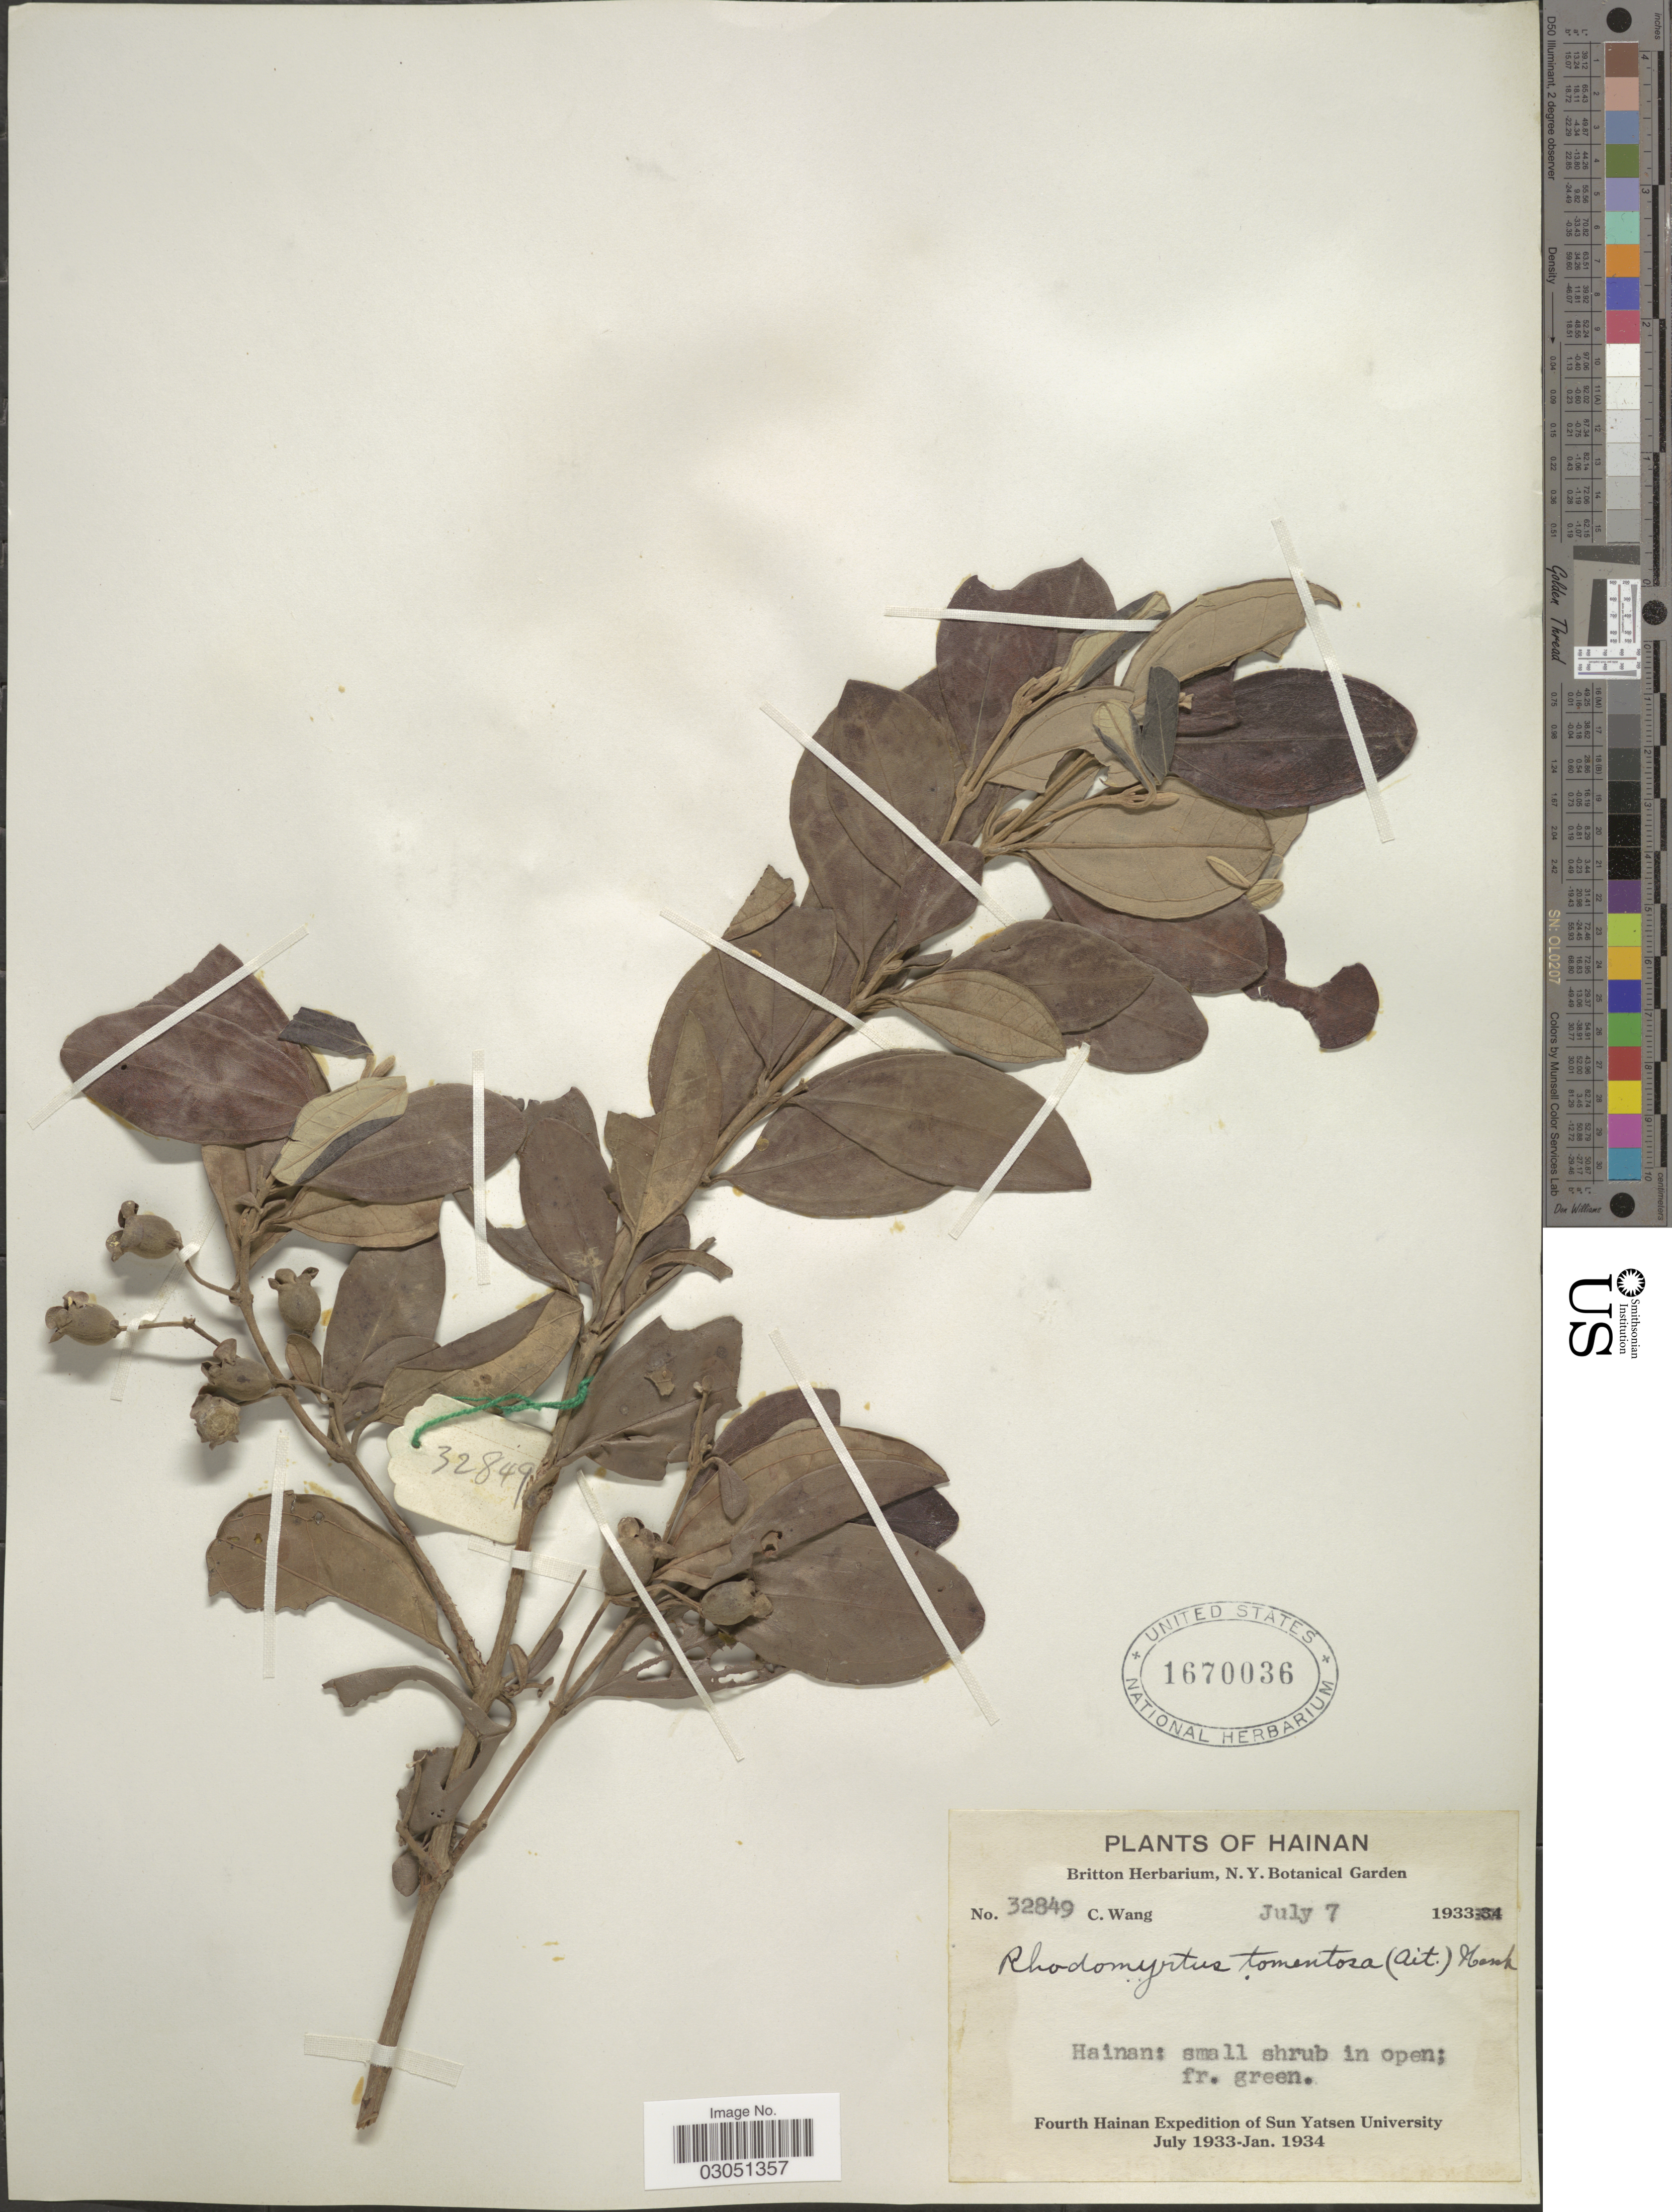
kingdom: Plantae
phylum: Tracheophyta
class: Magnoliopsida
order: Myrtales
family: Myrtaceae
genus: Rhodomyrtus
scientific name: Rhodomyrtus tomentosa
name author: (Aiton) Hassk.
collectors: C. Wang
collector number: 32849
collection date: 1933-07-07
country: China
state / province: Hainan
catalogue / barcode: US 1670036